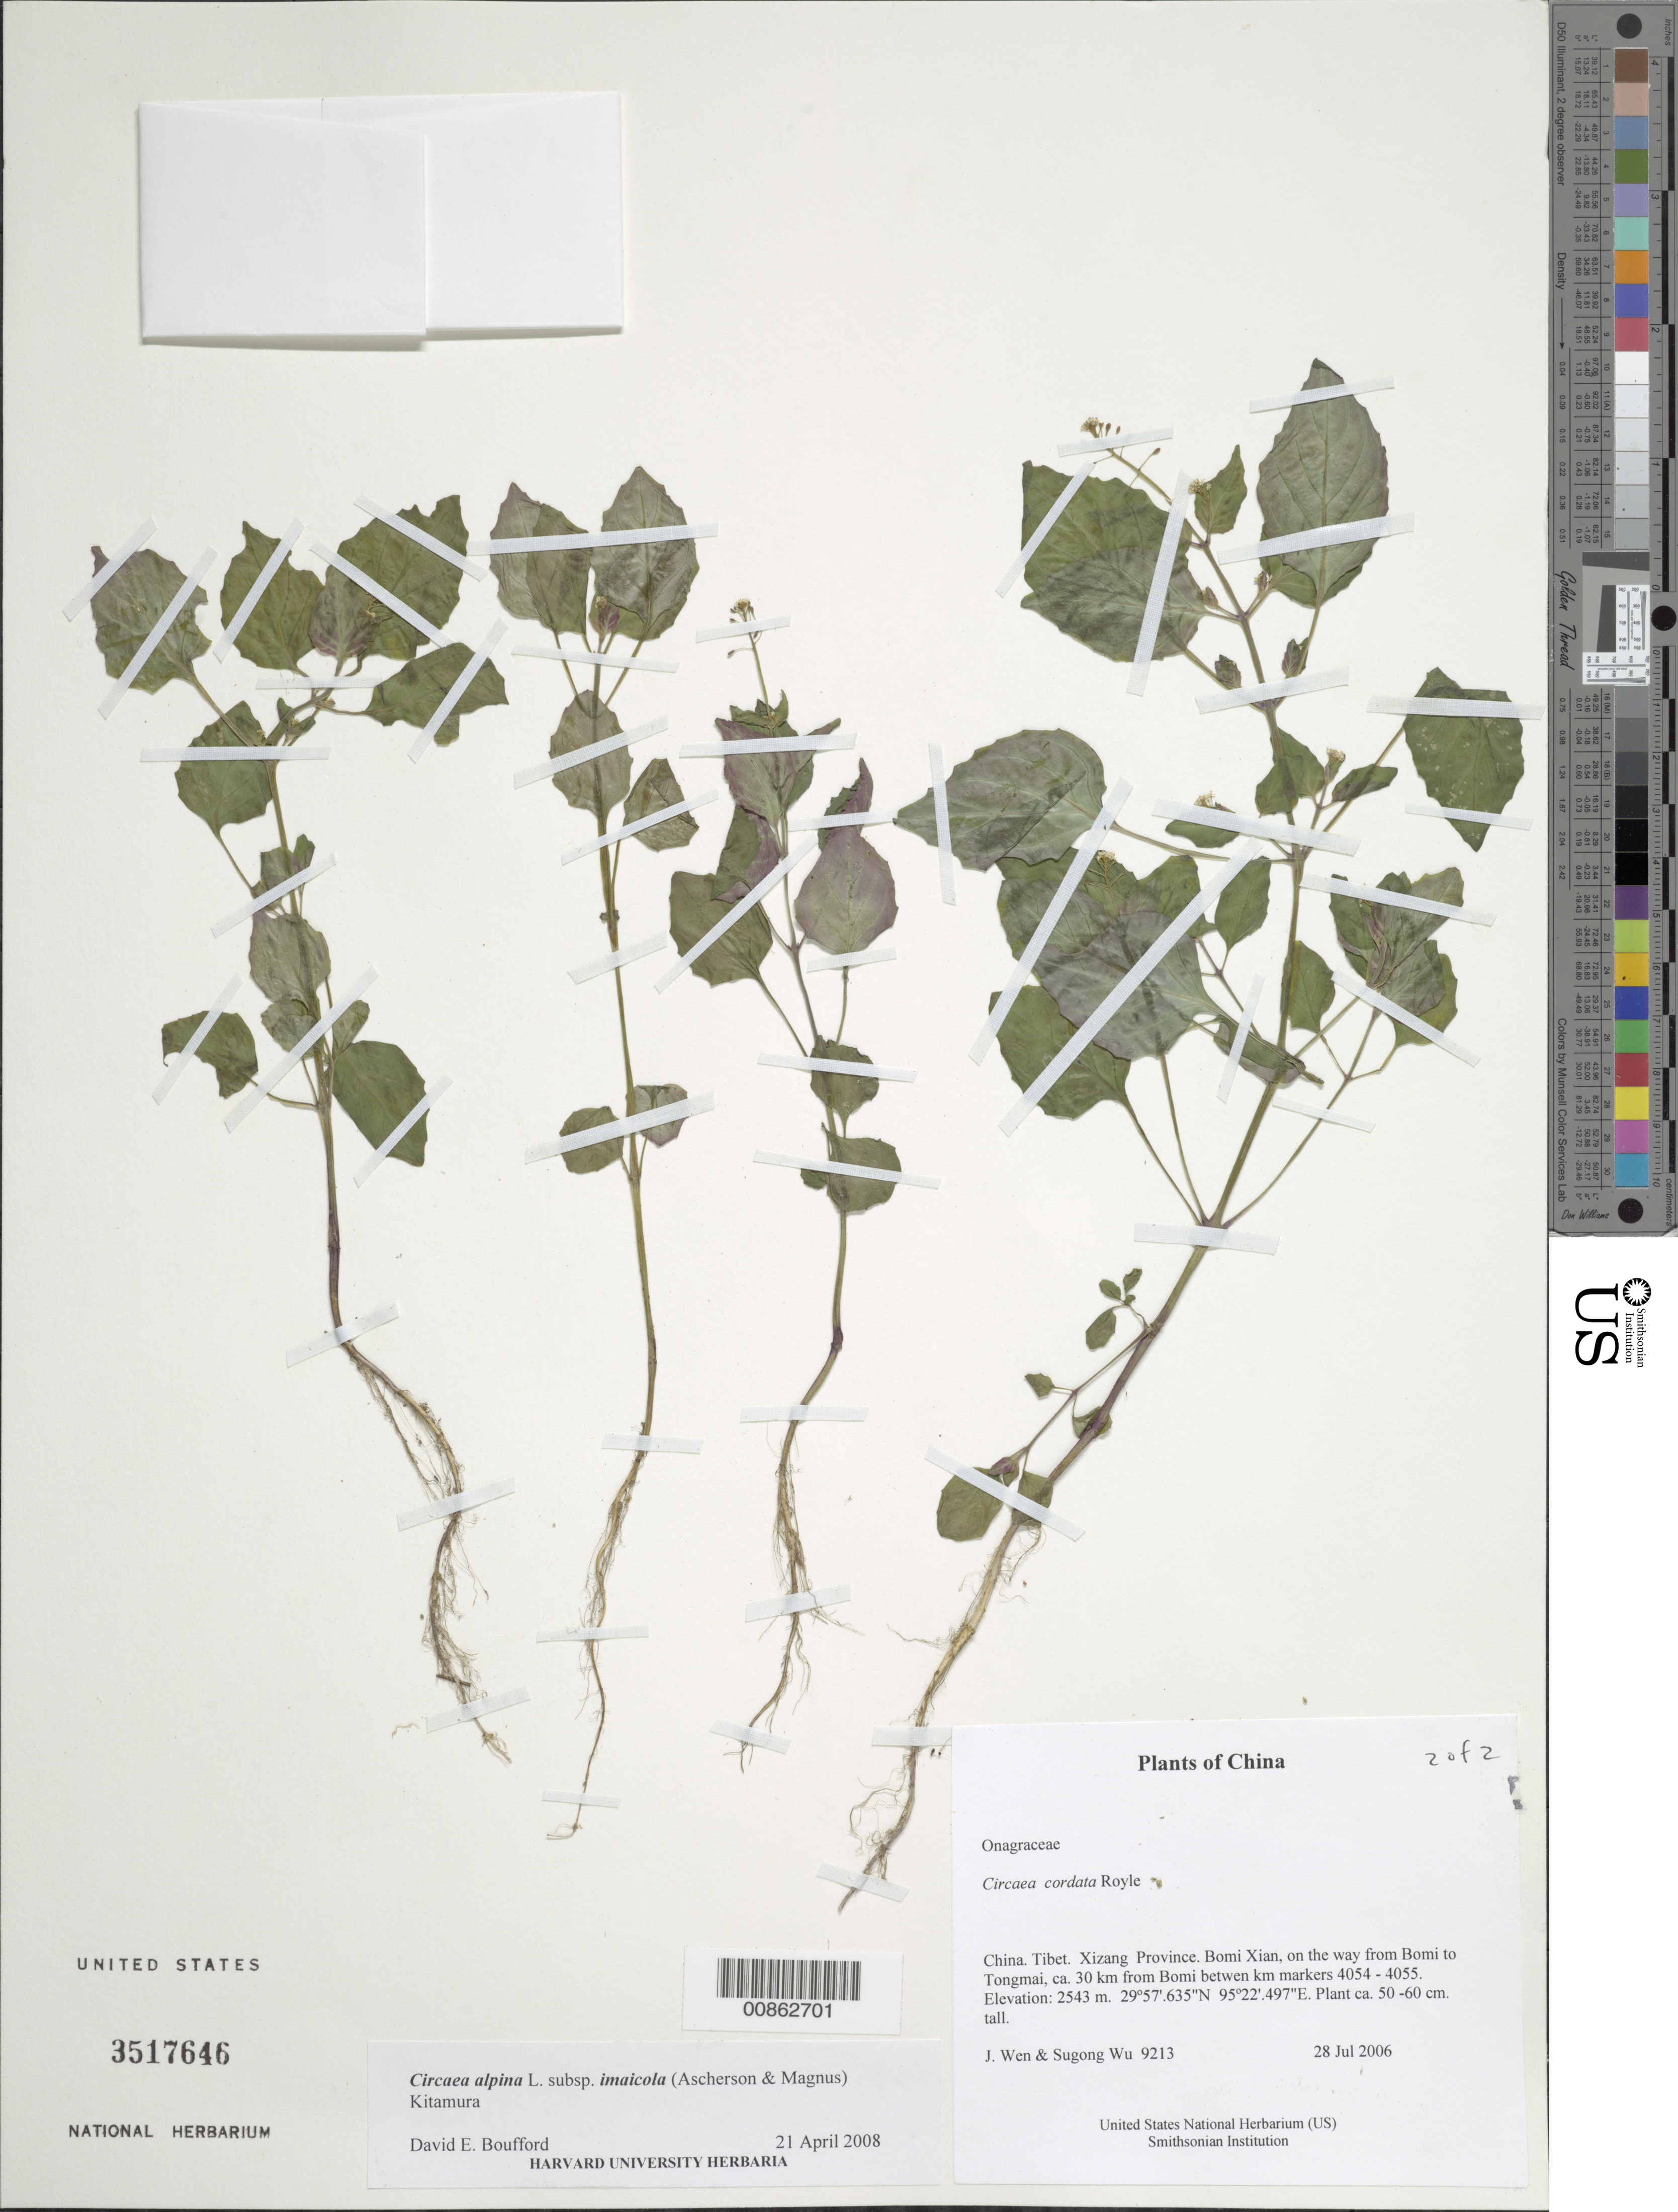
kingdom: Plantae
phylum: Tracheophyta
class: Magnoliopsida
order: Myrtales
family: Onagraceae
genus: Circaea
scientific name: Circaea cordata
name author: Royle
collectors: J. Wen & S. Wu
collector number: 9213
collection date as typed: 28 Jul 2006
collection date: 2006-07-28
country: China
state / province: Xizang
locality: Xizang Province. Bomi Xian, on the way from Bomi to Tongmai, ca. 30 km from Bomi between km markers 4054 - 4055.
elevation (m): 2543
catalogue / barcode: US 3517646